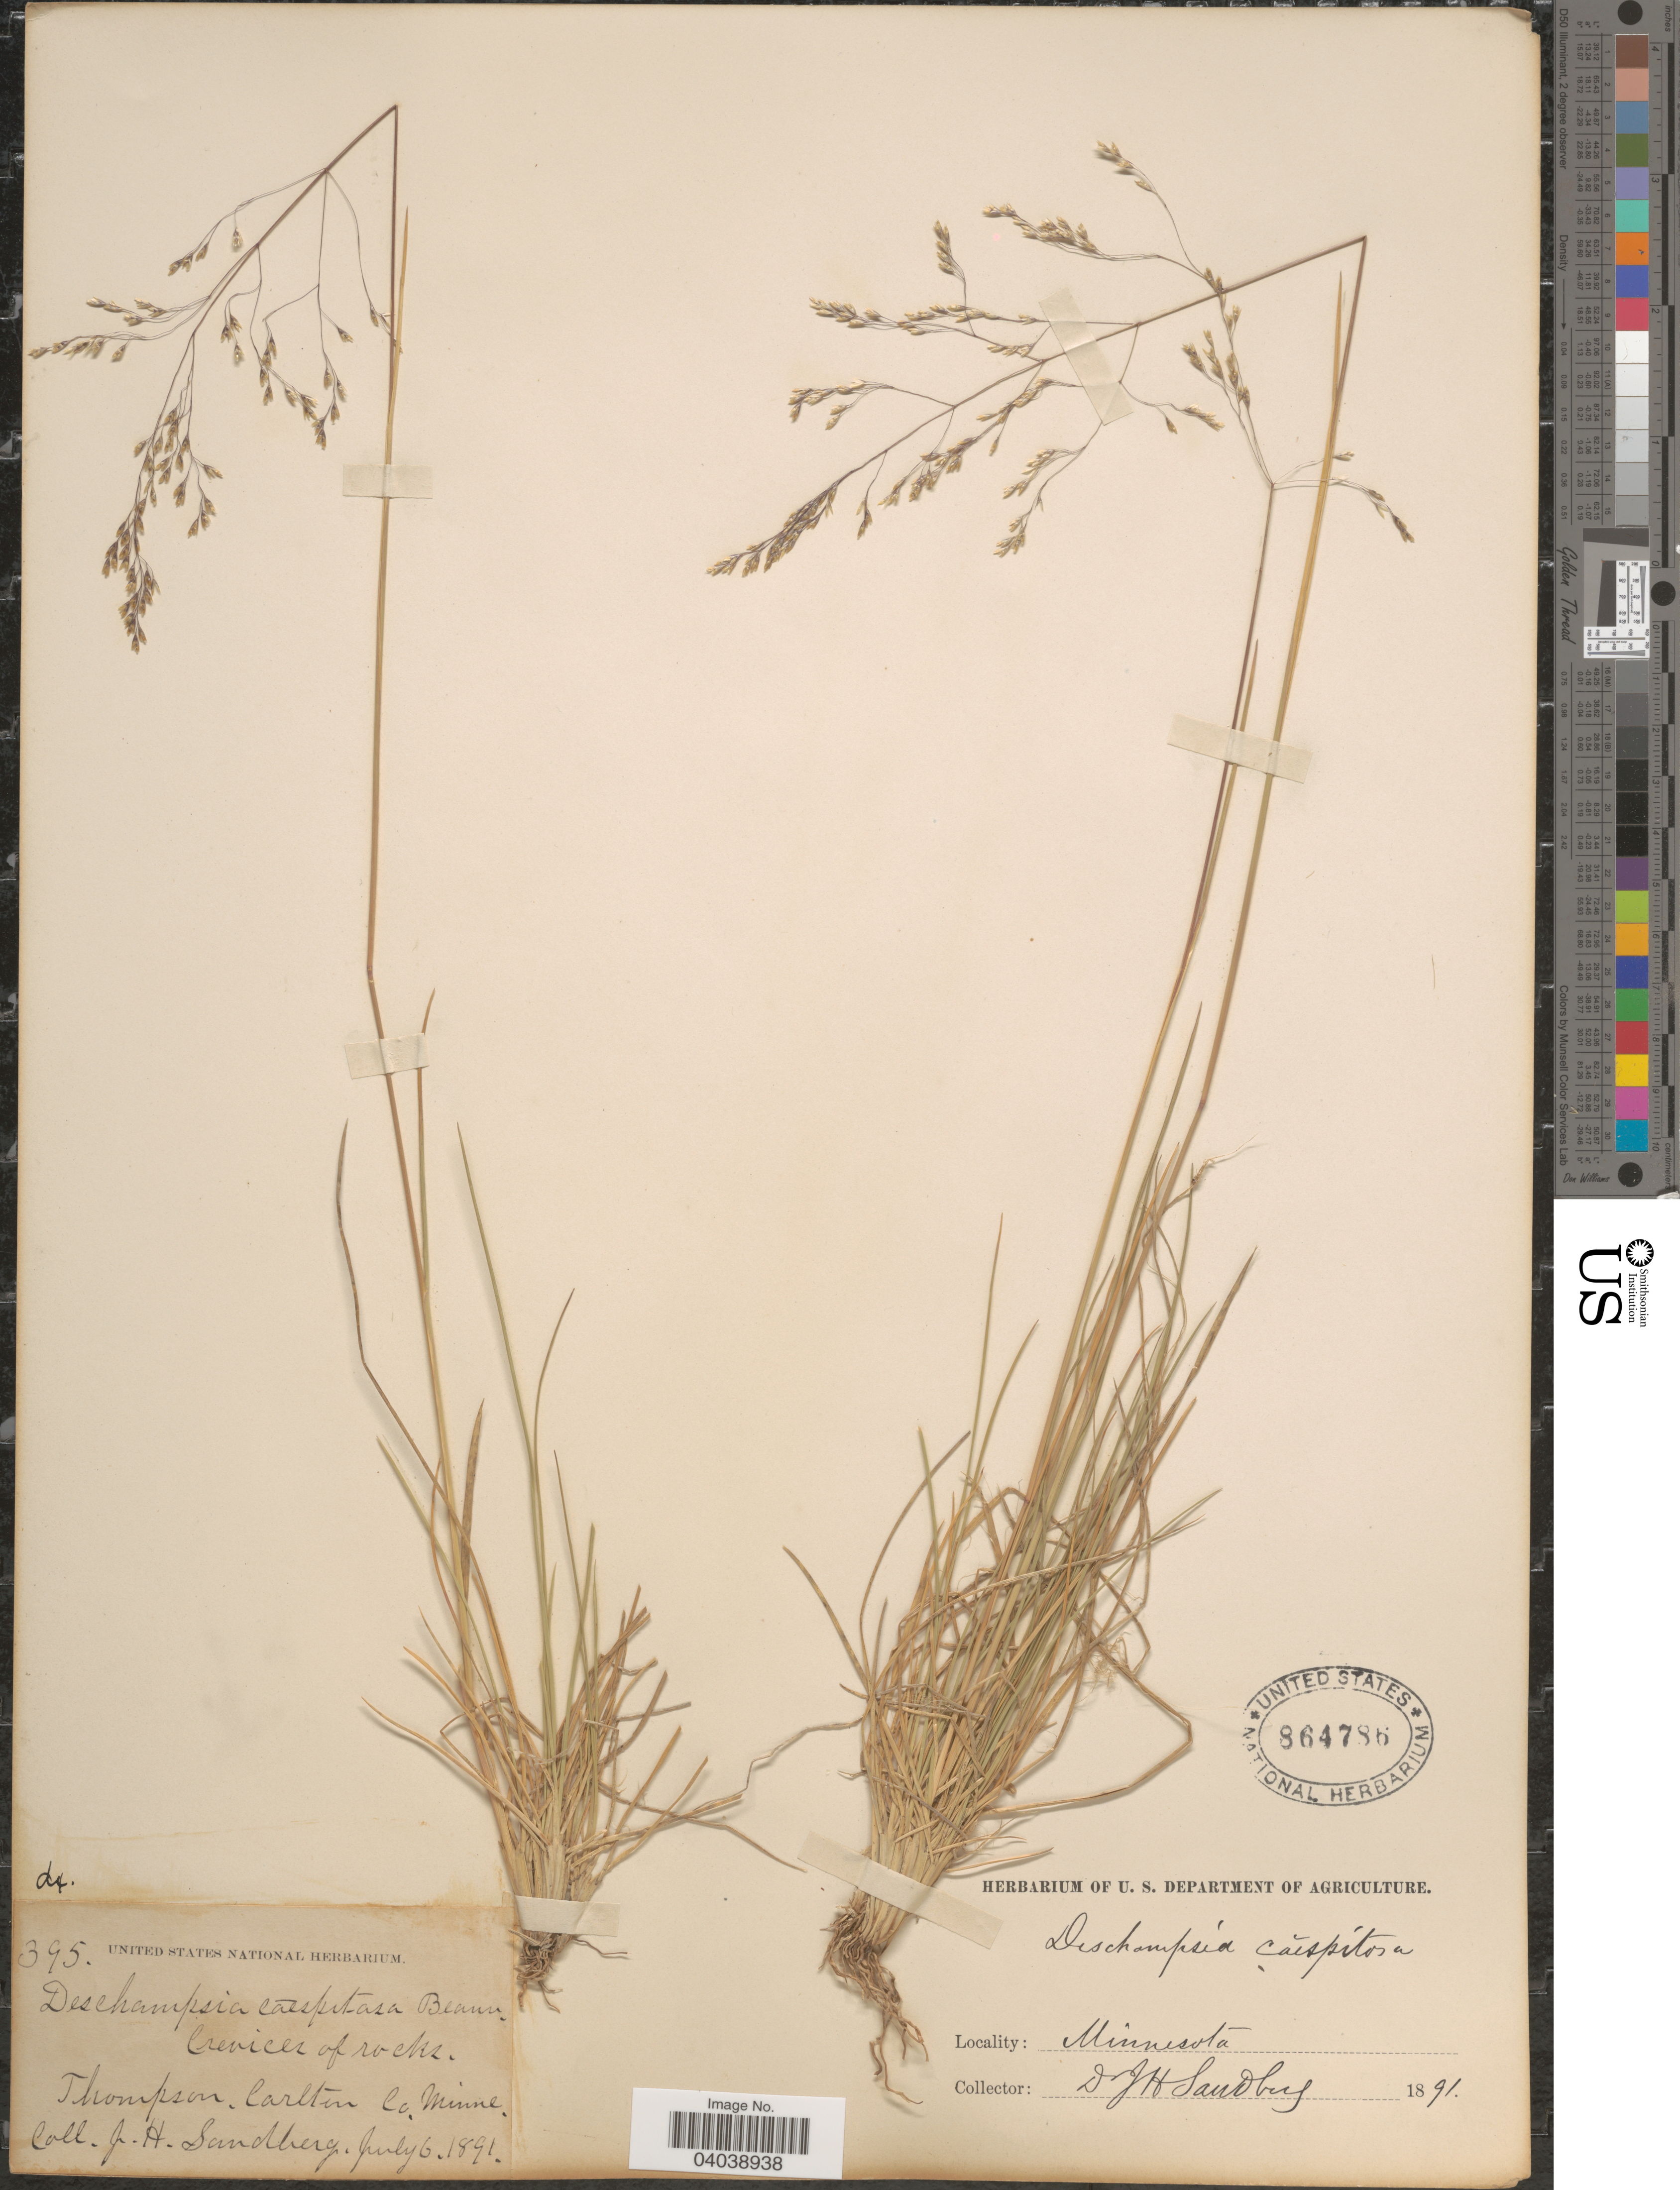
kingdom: Plantae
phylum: Tracheophyta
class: Liliopsida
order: Poales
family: Poaceae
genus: Deschampsia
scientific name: Deschampsia cespitosa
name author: (L.) P. Beauv.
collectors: J. H. Sandberg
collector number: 395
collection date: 1891-07-06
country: United States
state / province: Minnesota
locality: Crevices of rocks. Thompson. Carlton Co.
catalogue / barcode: US 864786